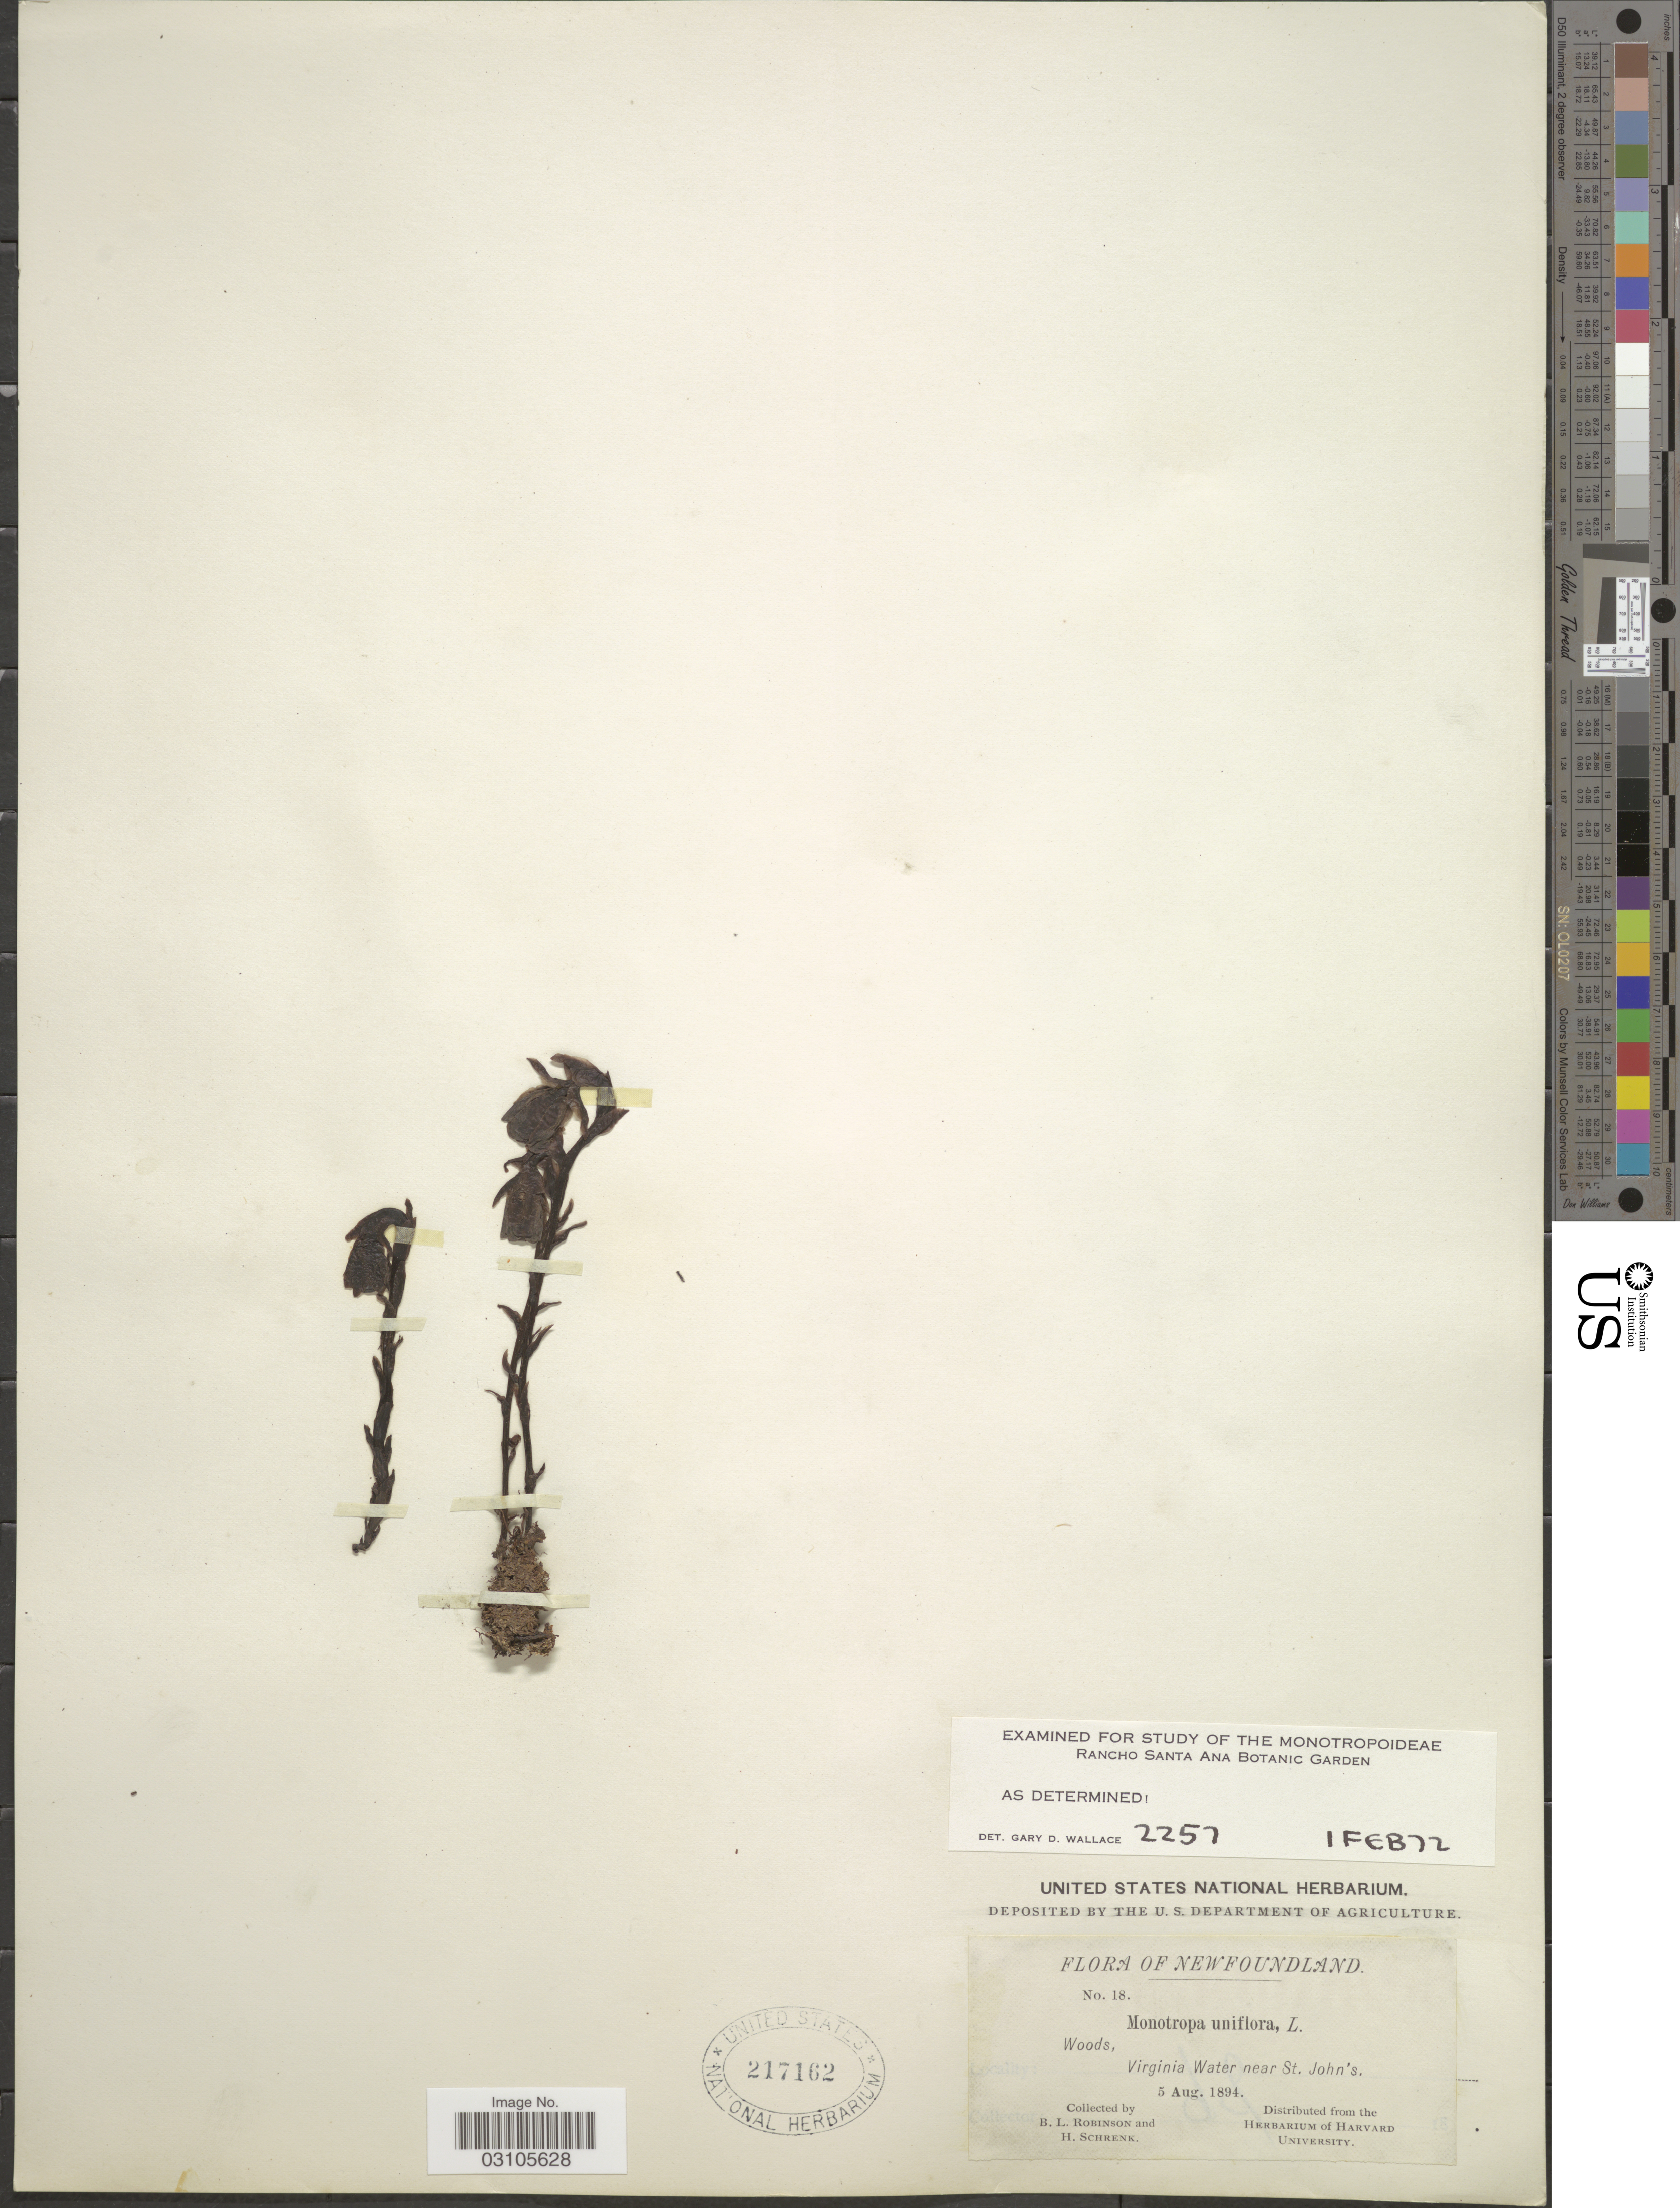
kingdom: Plantae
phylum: Tracheophyta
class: Magnoliopsida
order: Ericales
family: Ericaceae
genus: Monotropa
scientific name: Monotropa uniflora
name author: L.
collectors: B. L. Robinson & H. Schrenk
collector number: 18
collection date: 1894-08-05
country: Canada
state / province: Newfoundland and Labrador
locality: Woods, Virginia Water near St. John's.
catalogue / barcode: US 217162